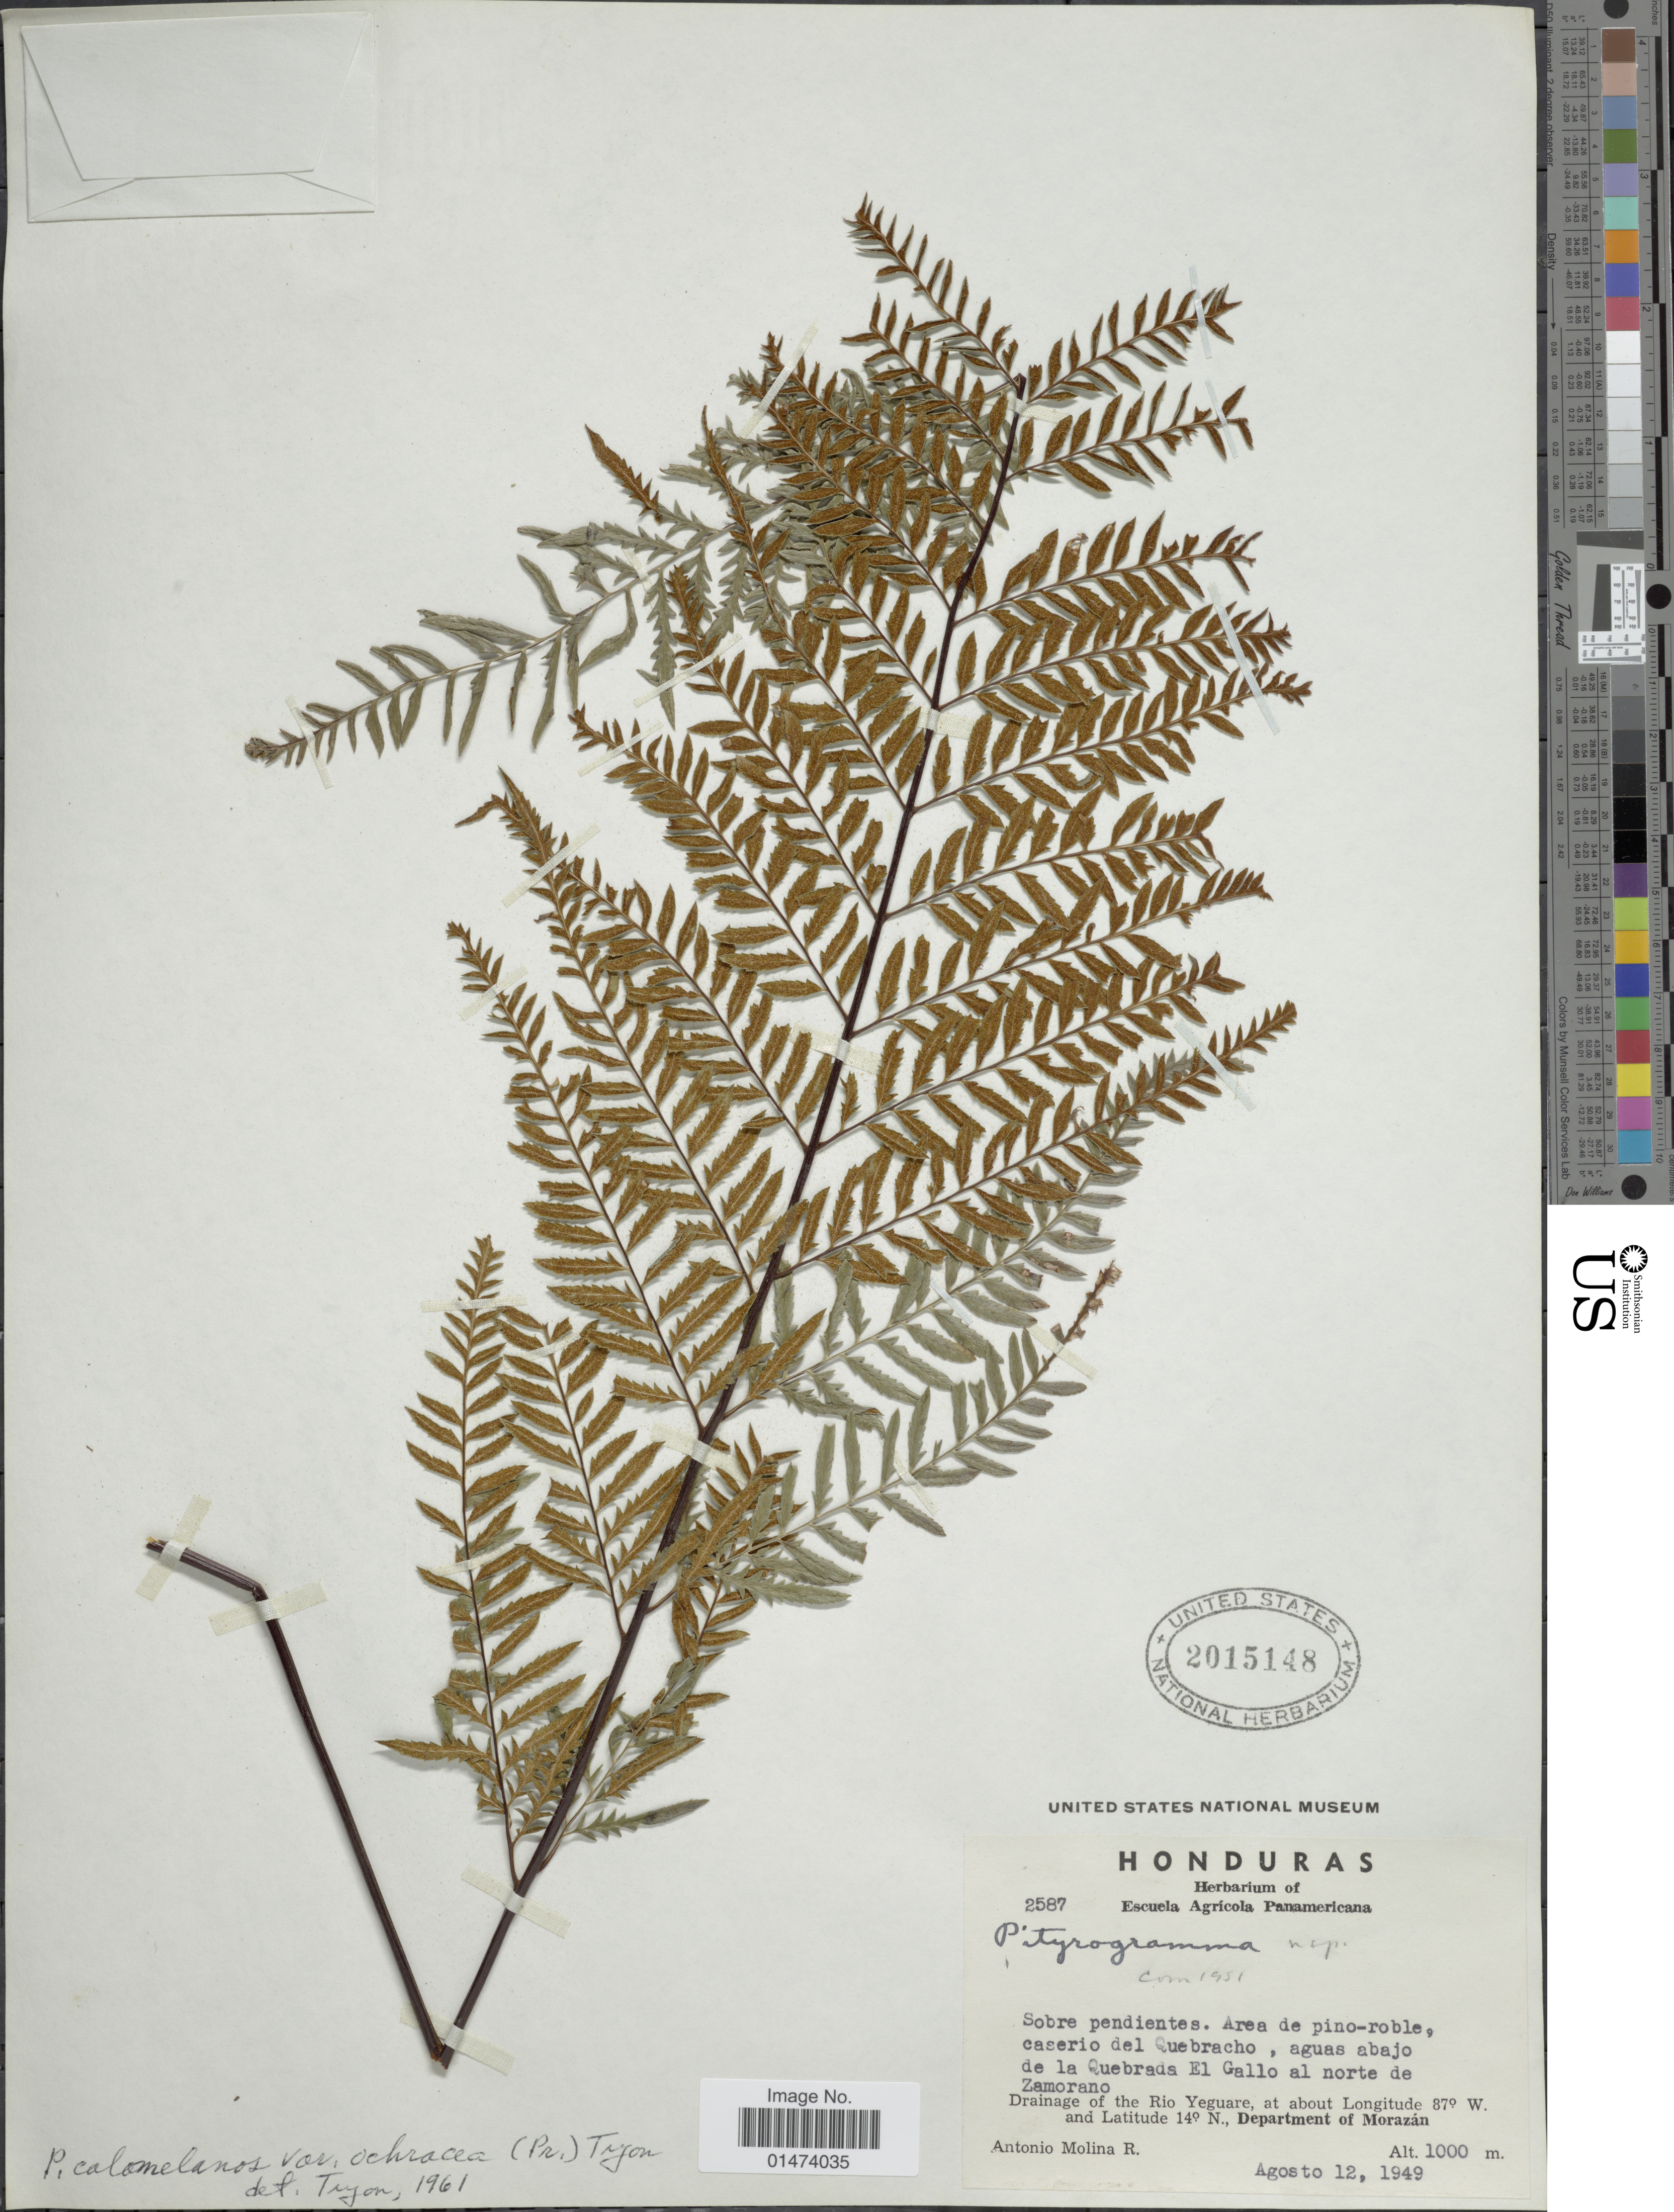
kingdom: Plantae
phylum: Tracheophyta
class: Polypodiopsida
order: Polypodiales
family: Pteridaceae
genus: Pityrogramma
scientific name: Pityrogramma calomelanos var. ochracea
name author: (C. Presl) R.M. Tryon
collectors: A. Molina R.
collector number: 2587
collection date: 1949-08-12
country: Honduras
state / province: Fco. Morazán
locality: Drainage of the Rio Yeguare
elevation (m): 1000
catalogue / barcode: US 2015148